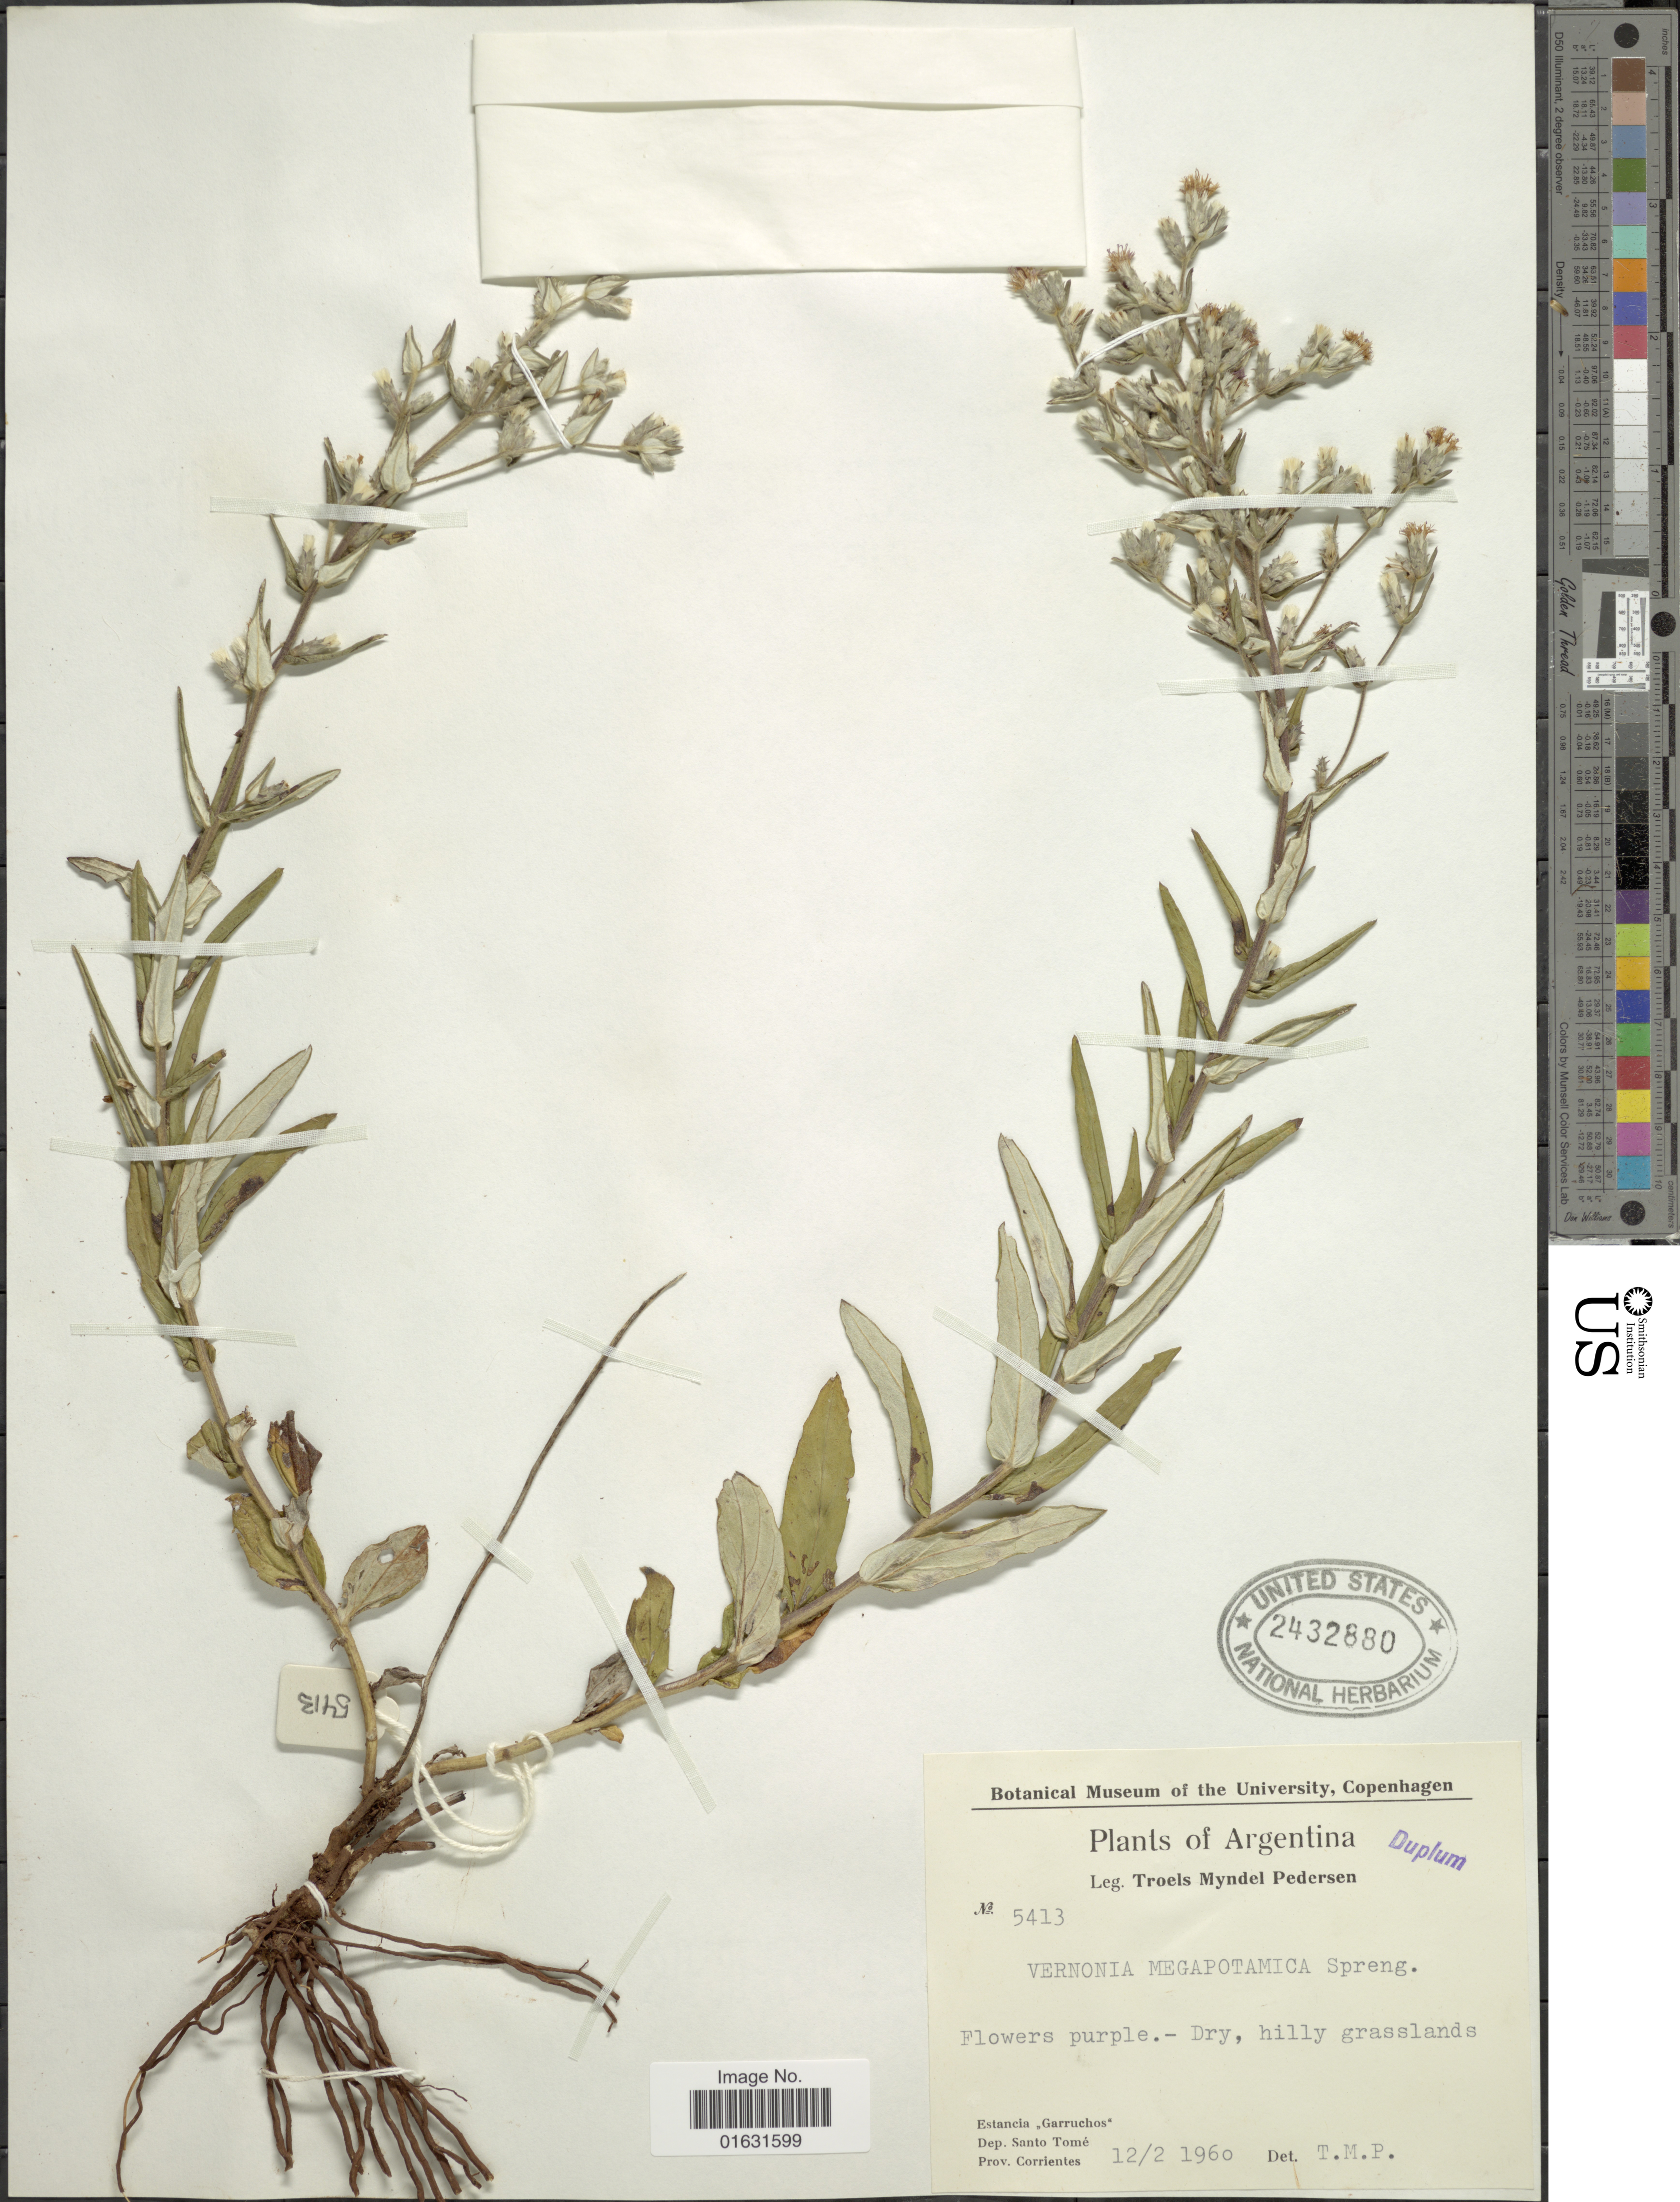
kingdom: Plantae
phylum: Tracheophyta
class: Magnoliopsida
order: Asterales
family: Asteraceae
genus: Stenocephalum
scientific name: Stenocephalum megapotamicum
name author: (Spreng.) Sch. Bip.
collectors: T. Pederson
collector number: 5413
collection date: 1960-02-12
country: Argentina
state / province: Corrientes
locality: Estancia Garruchos, Dep. Santo Tomé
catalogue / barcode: US 2432880